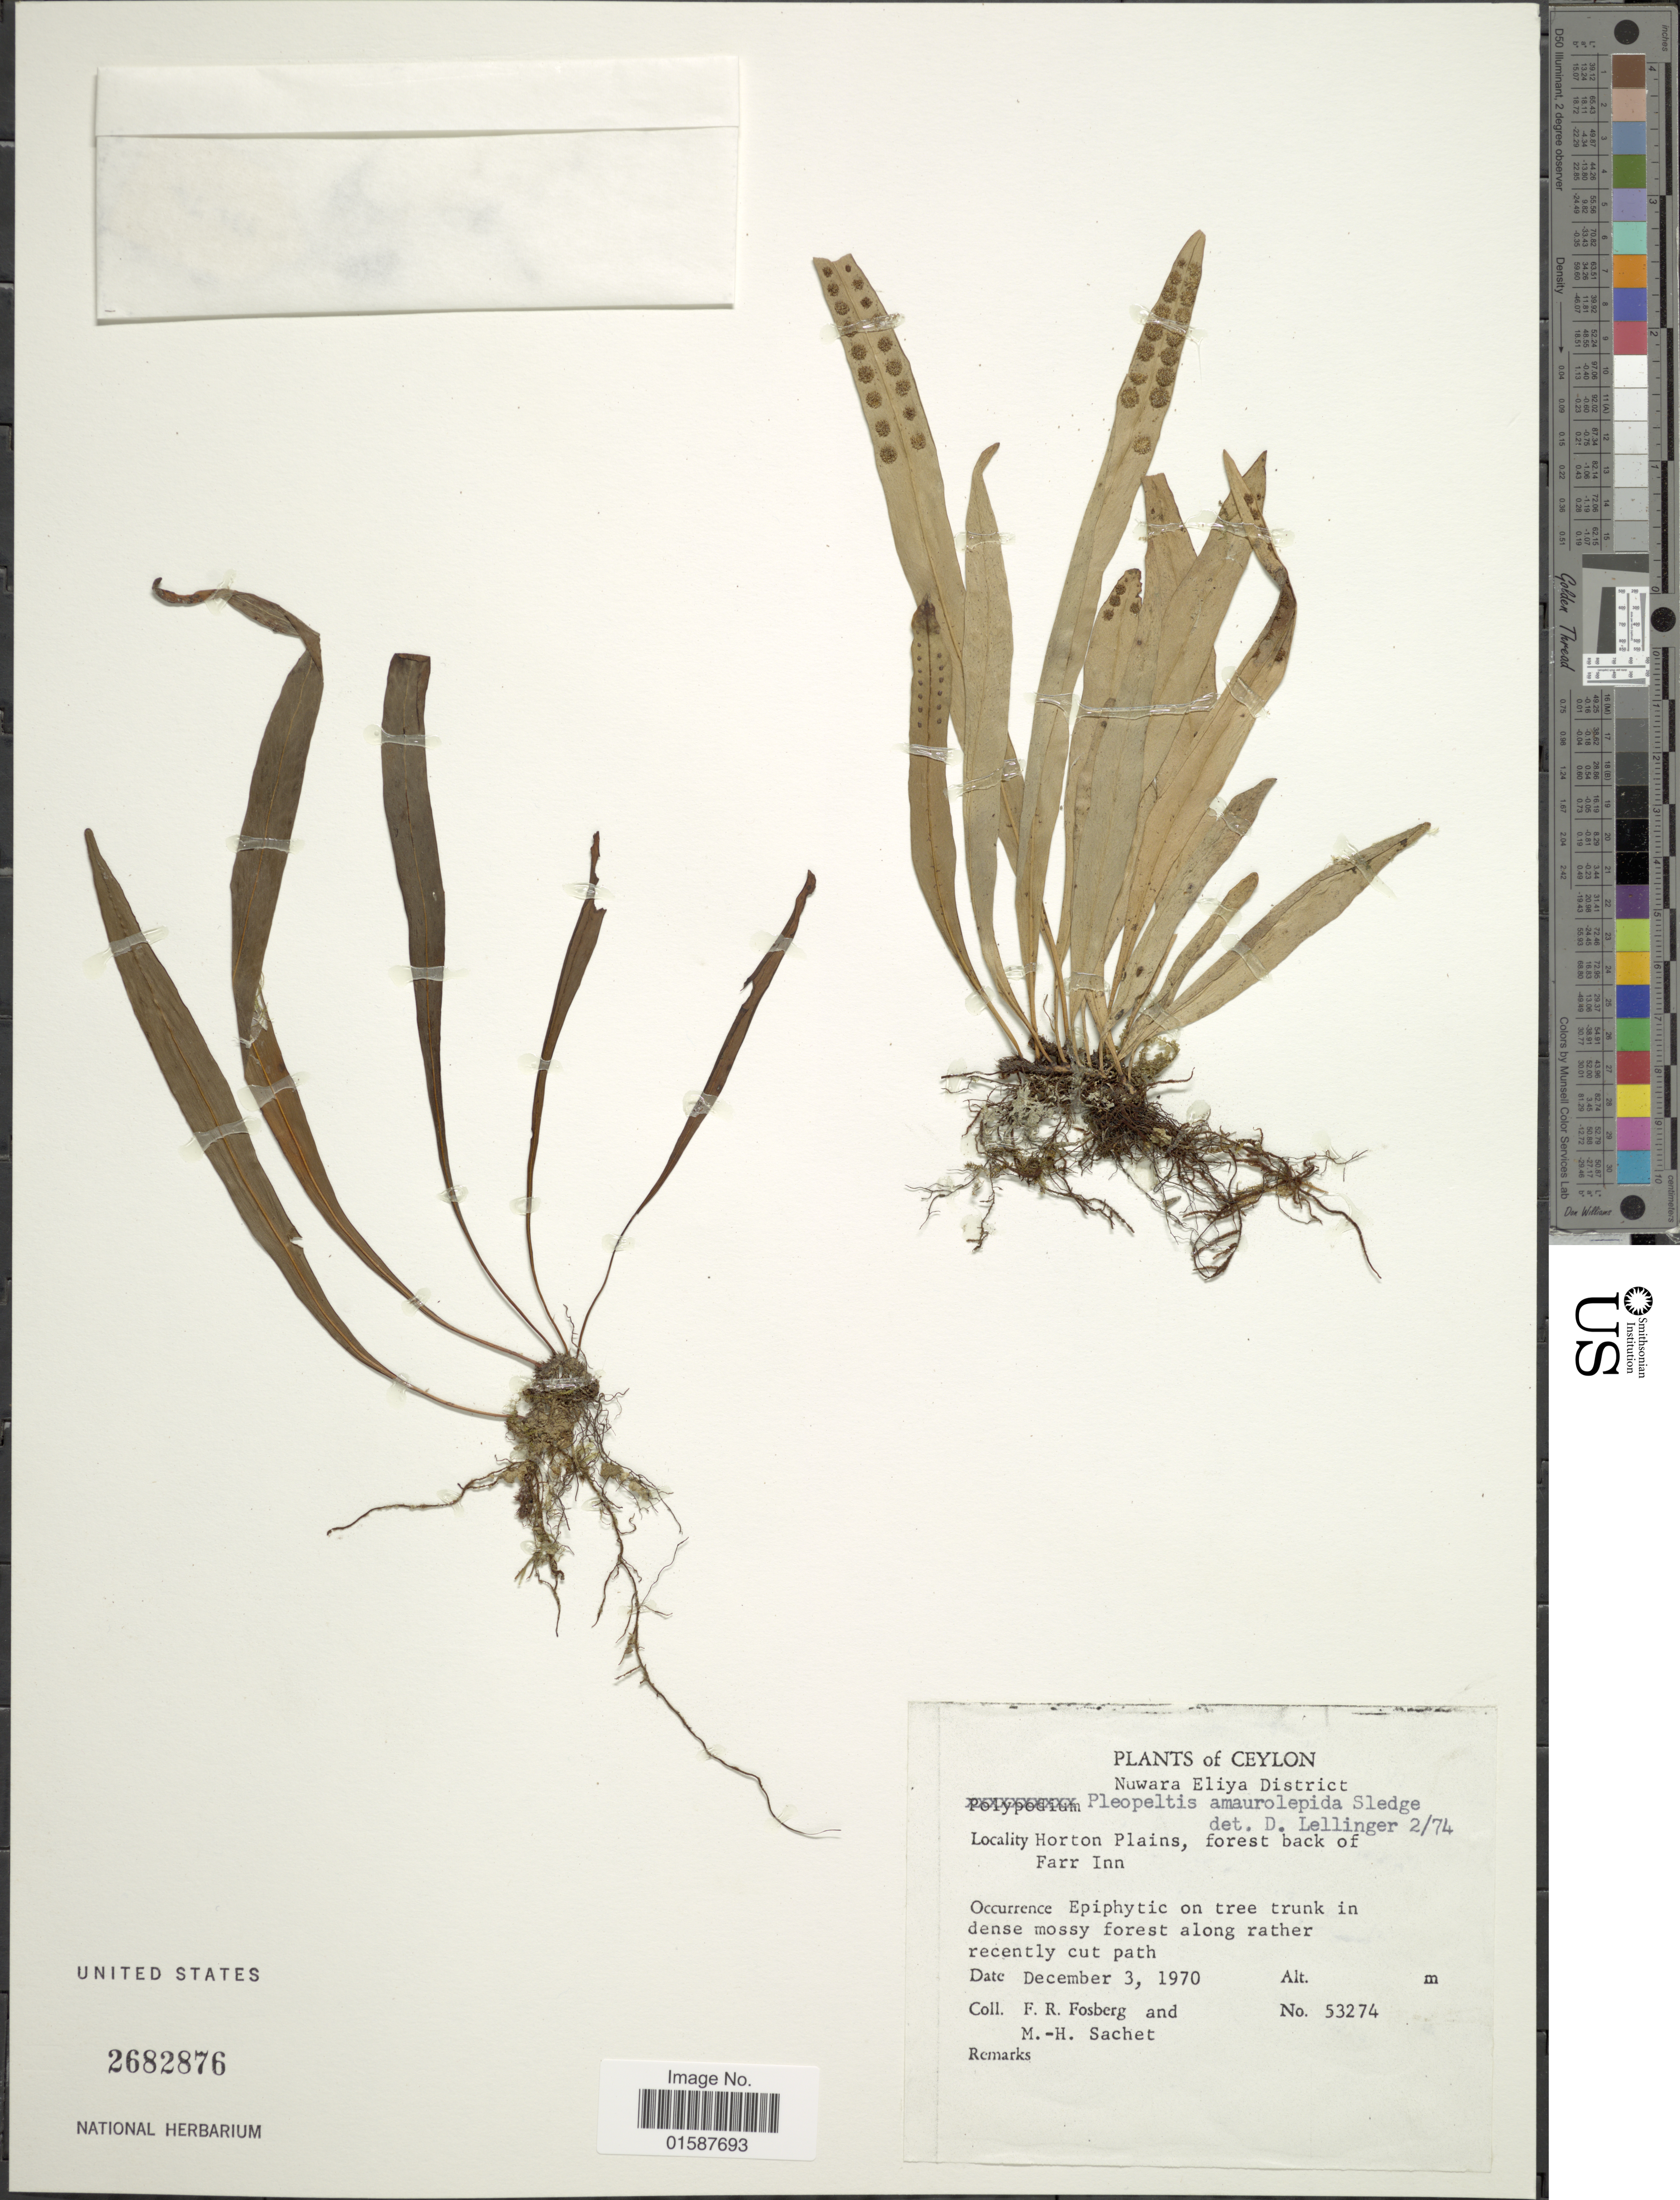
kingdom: Plantae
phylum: Tracheophyta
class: Polypodiopsida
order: Polypodiales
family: Polypodiaceae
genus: Lepisorus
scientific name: Lepisorus amaurolepidus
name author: (Sledge) Bir & Trikha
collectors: F. R. Fosberg & M.-H. Sachet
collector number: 53274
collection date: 1970-12-03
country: Sri Lanka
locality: Ceylon, Horton Plains, forest black of Farr Inn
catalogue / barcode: US 2682876